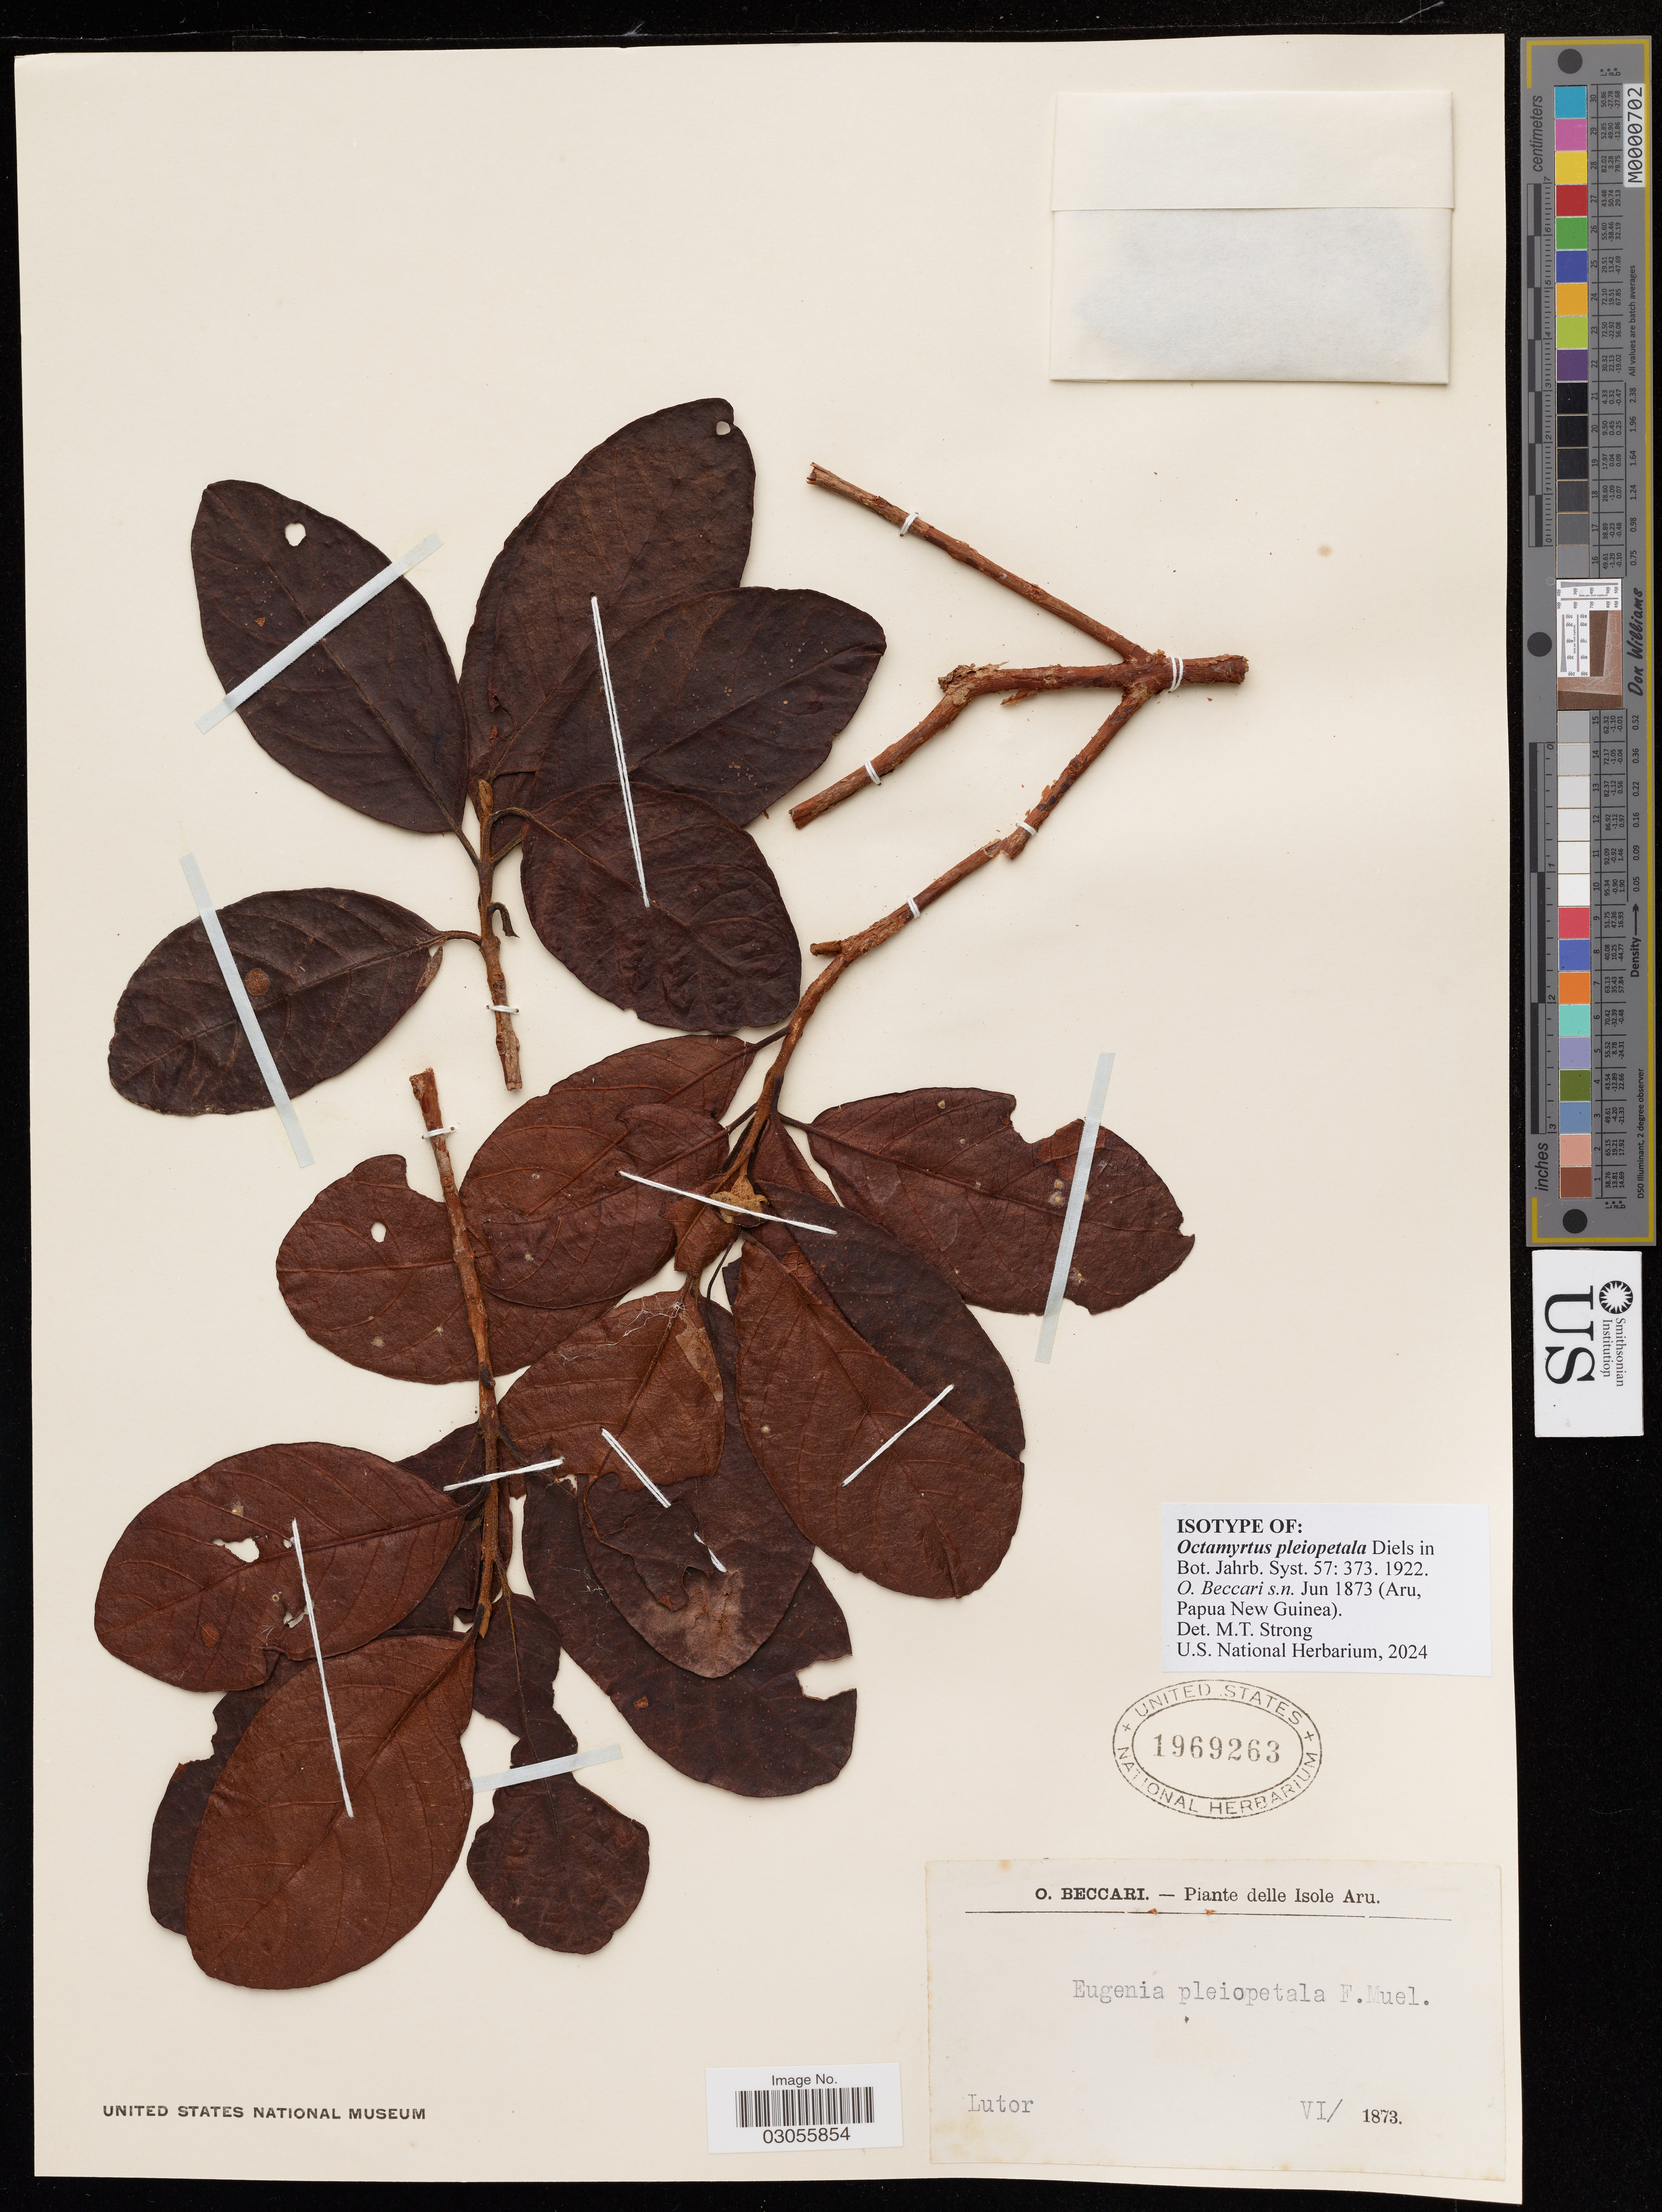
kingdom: Plantae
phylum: Tracheophyta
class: Magnoliopsida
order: Myrtales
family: Myrtaceae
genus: Octamyrtus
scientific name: Octamyrtus pleiopetala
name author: Diels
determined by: Strong, Mark T., (BOT), Smithsonian Institution - National Museum of Natural History (UNITED STATES)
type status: Isotype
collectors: O. Beccari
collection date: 1873-06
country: Indonesia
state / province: Maluku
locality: Isole Aru. Lutor [unsure placement]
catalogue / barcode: US 1969263